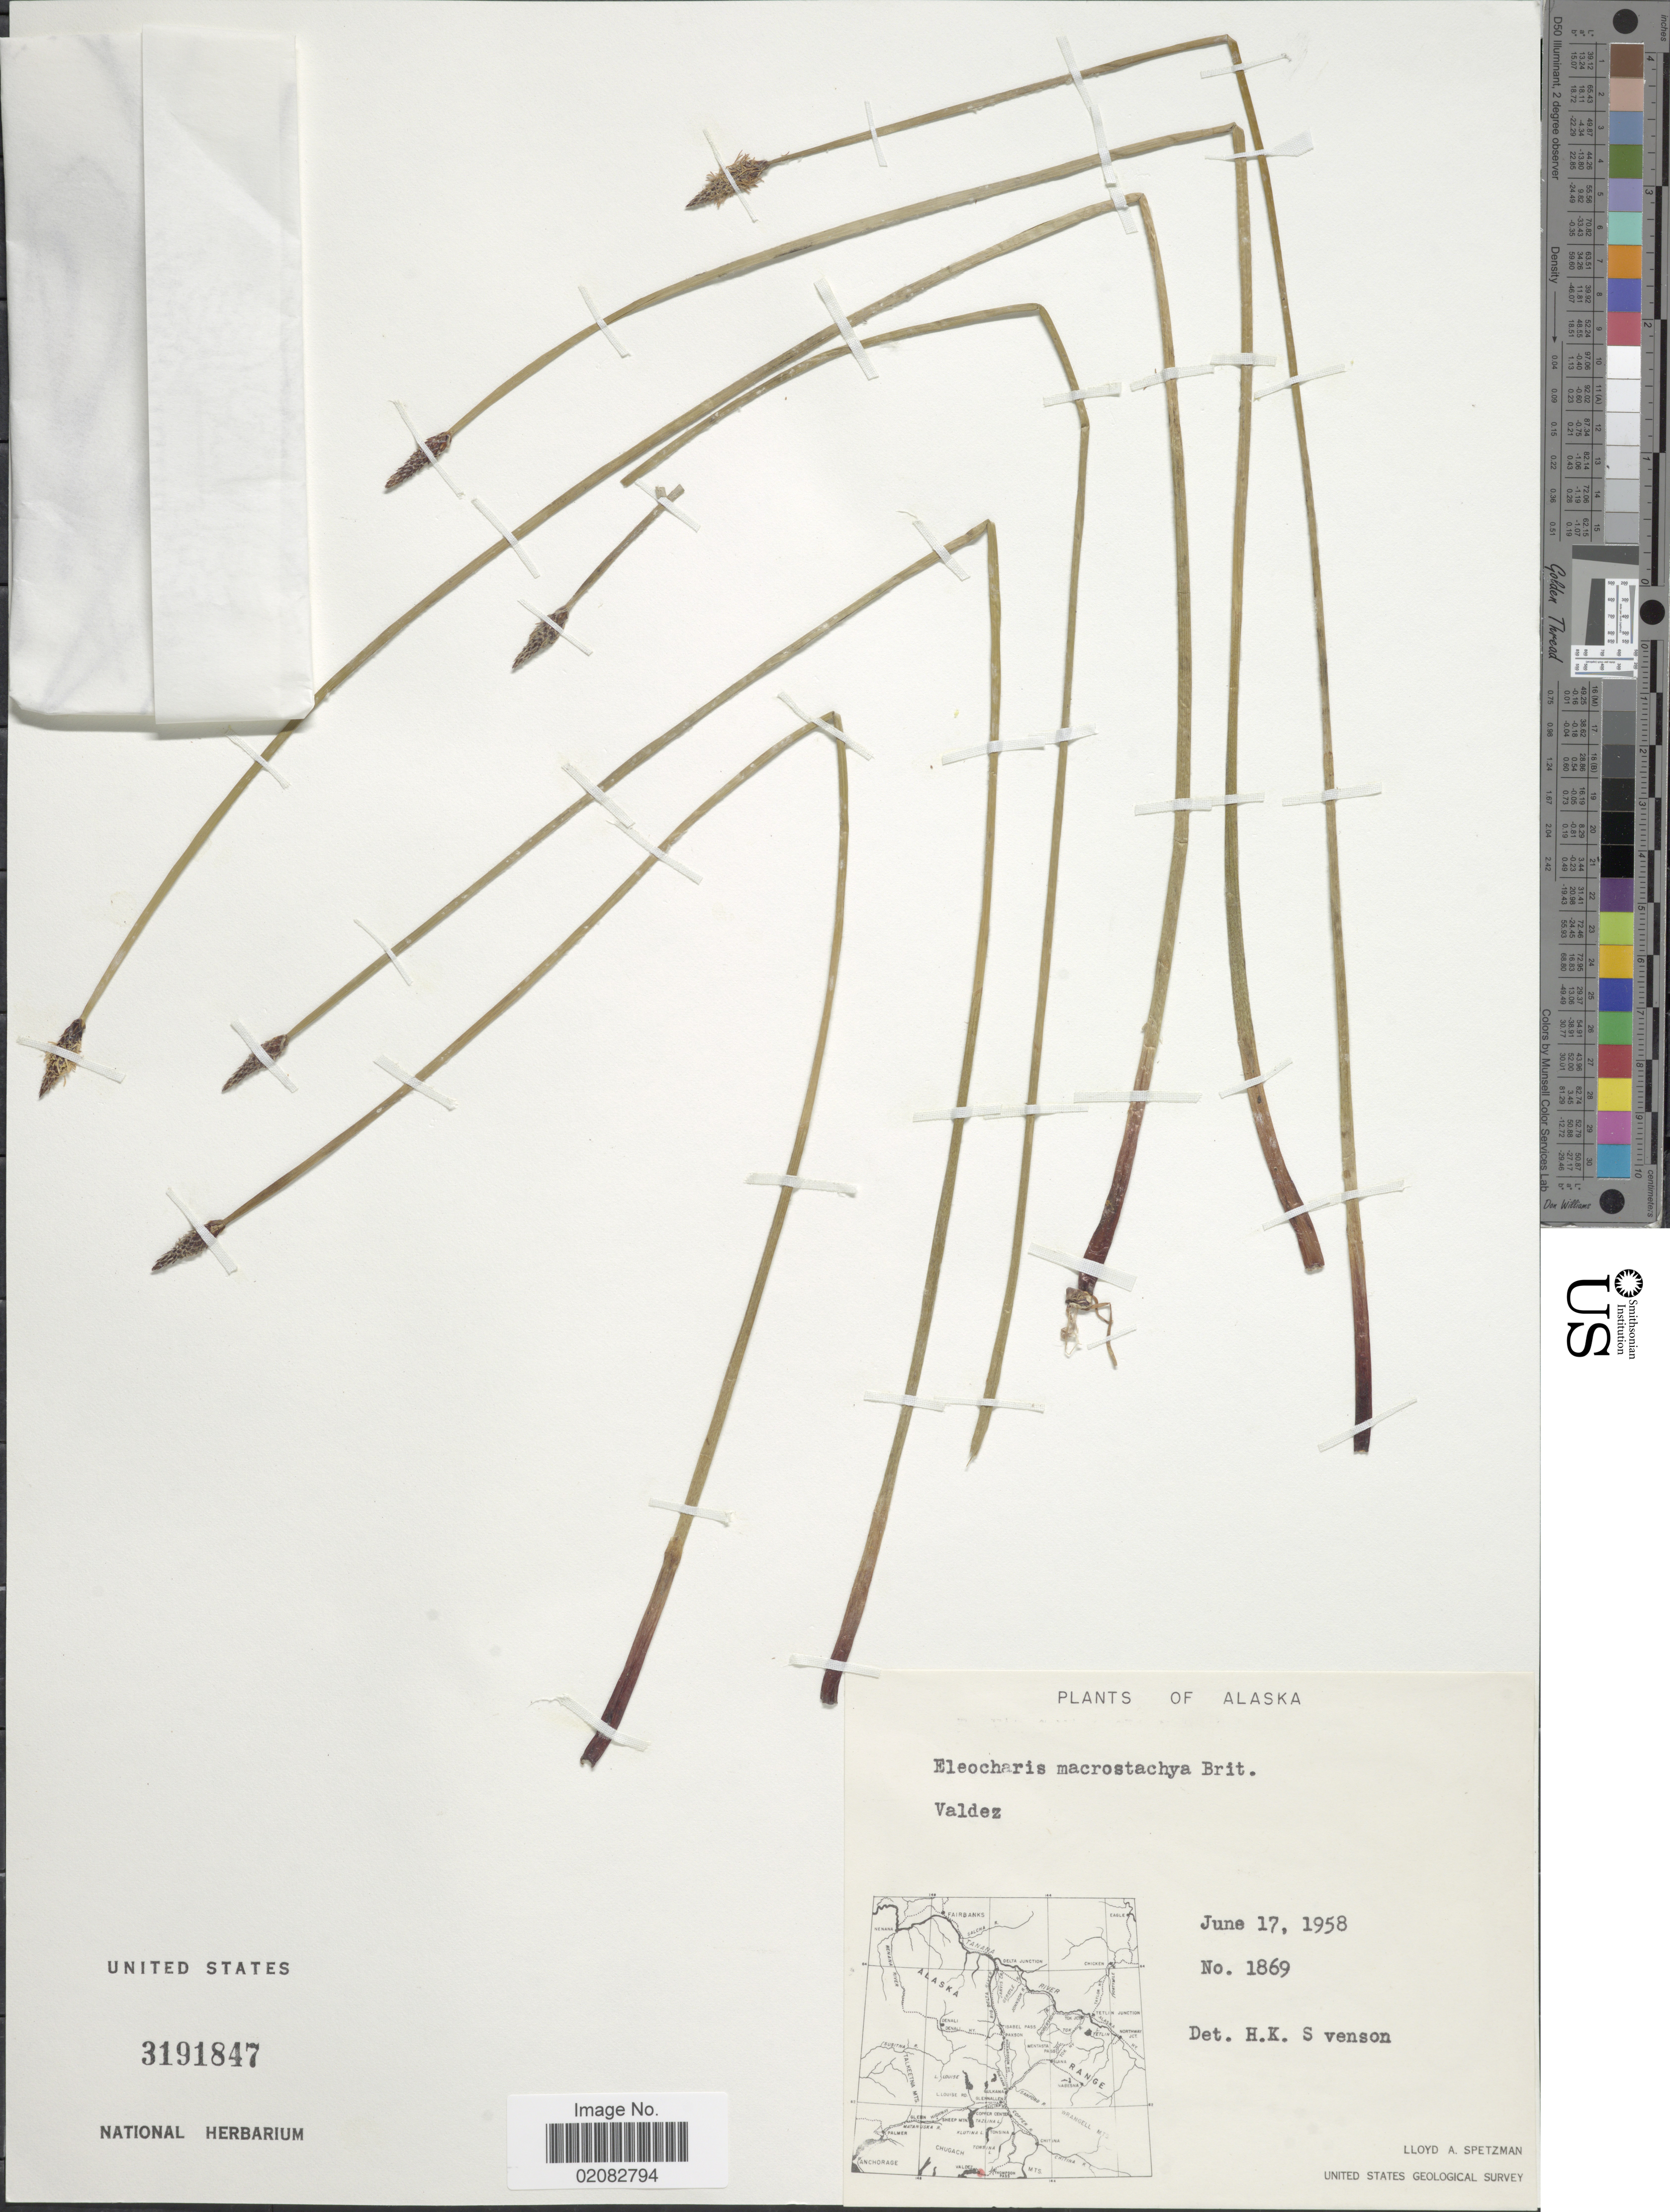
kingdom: Plantae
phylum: Tracheophyta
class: Liliopsida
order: Poales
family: Cyperaceae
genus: Eleocharis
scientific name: Eleocharis macrostachya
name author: Britton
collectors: L. Spetzman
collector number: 1869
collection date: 1958-06-17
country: United States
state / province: Alaska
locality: Valdez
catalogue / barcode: US 3191847